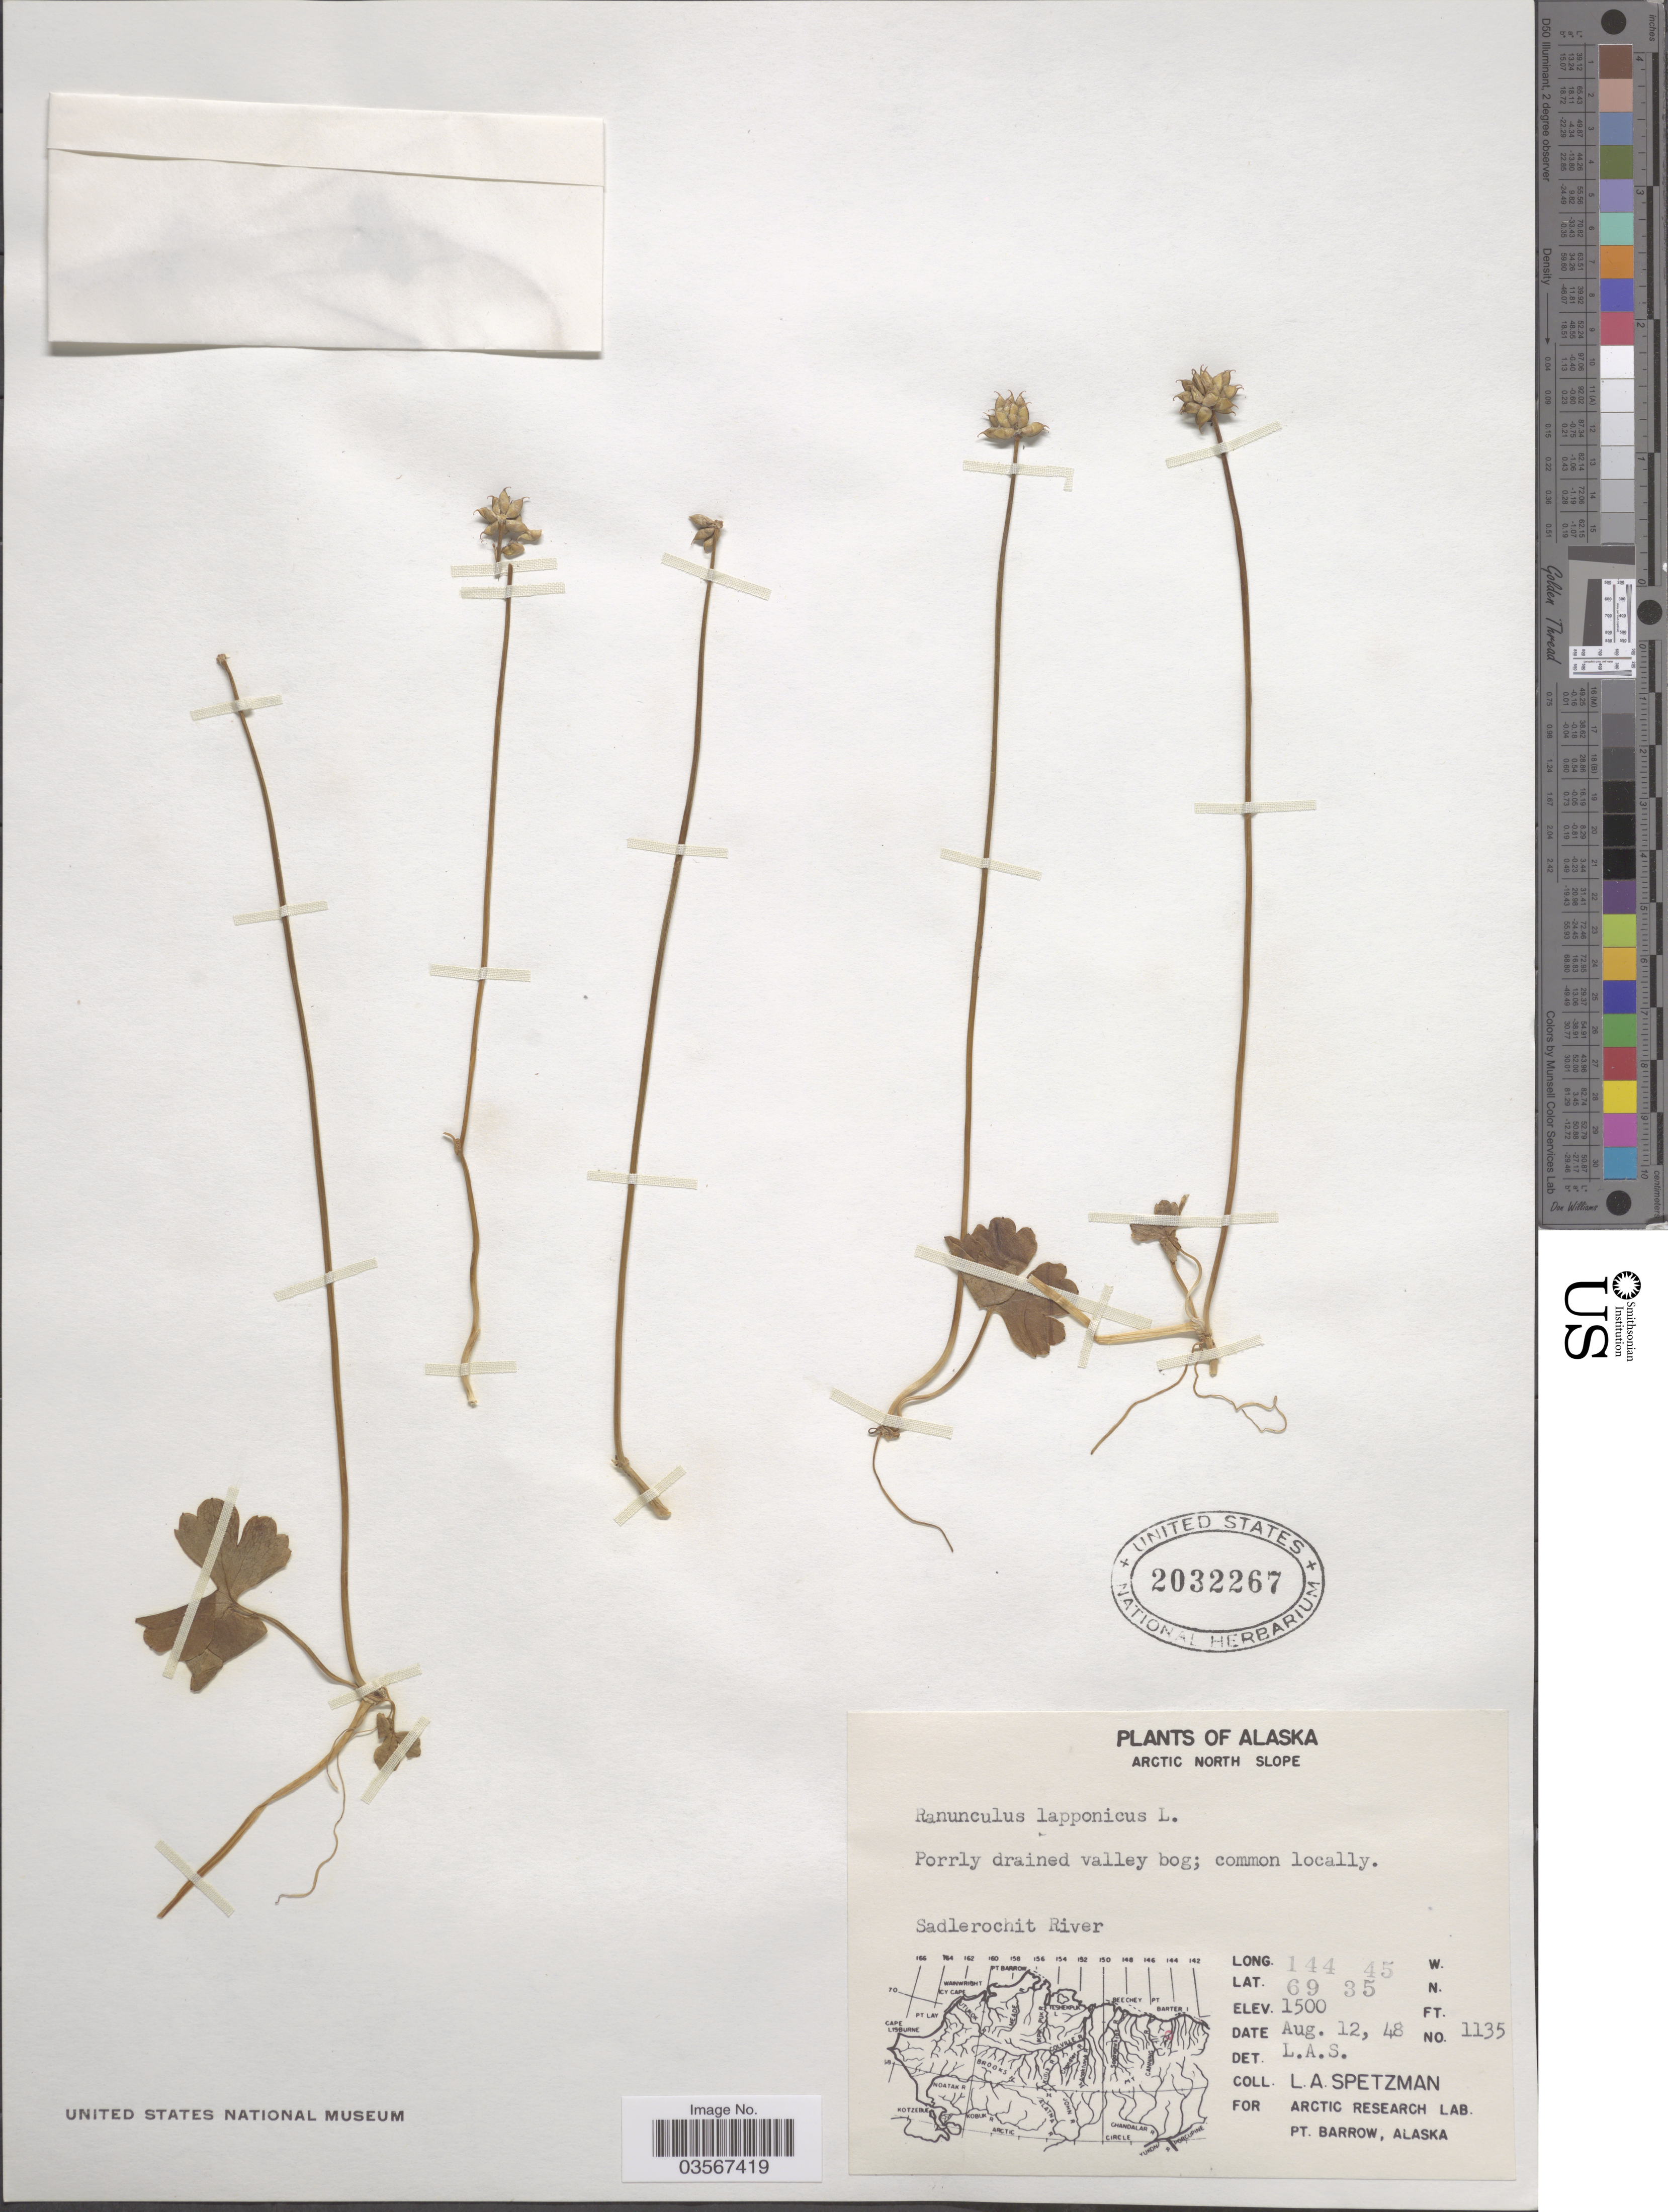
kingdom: Plantae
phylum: Tracheophyta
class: Magnoliopsida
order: Ranunculales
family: Ranunculaceae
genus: Ranunculus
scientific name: Ranunculus lapponicus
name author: L.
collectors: L. Spetzman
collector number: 1135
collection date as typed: Transcribed d/m/y: 12/8/48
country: United States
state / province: Alaska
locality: Arctic North Slope. Sadlerochit River.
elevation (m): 457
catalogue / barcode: US 2032267